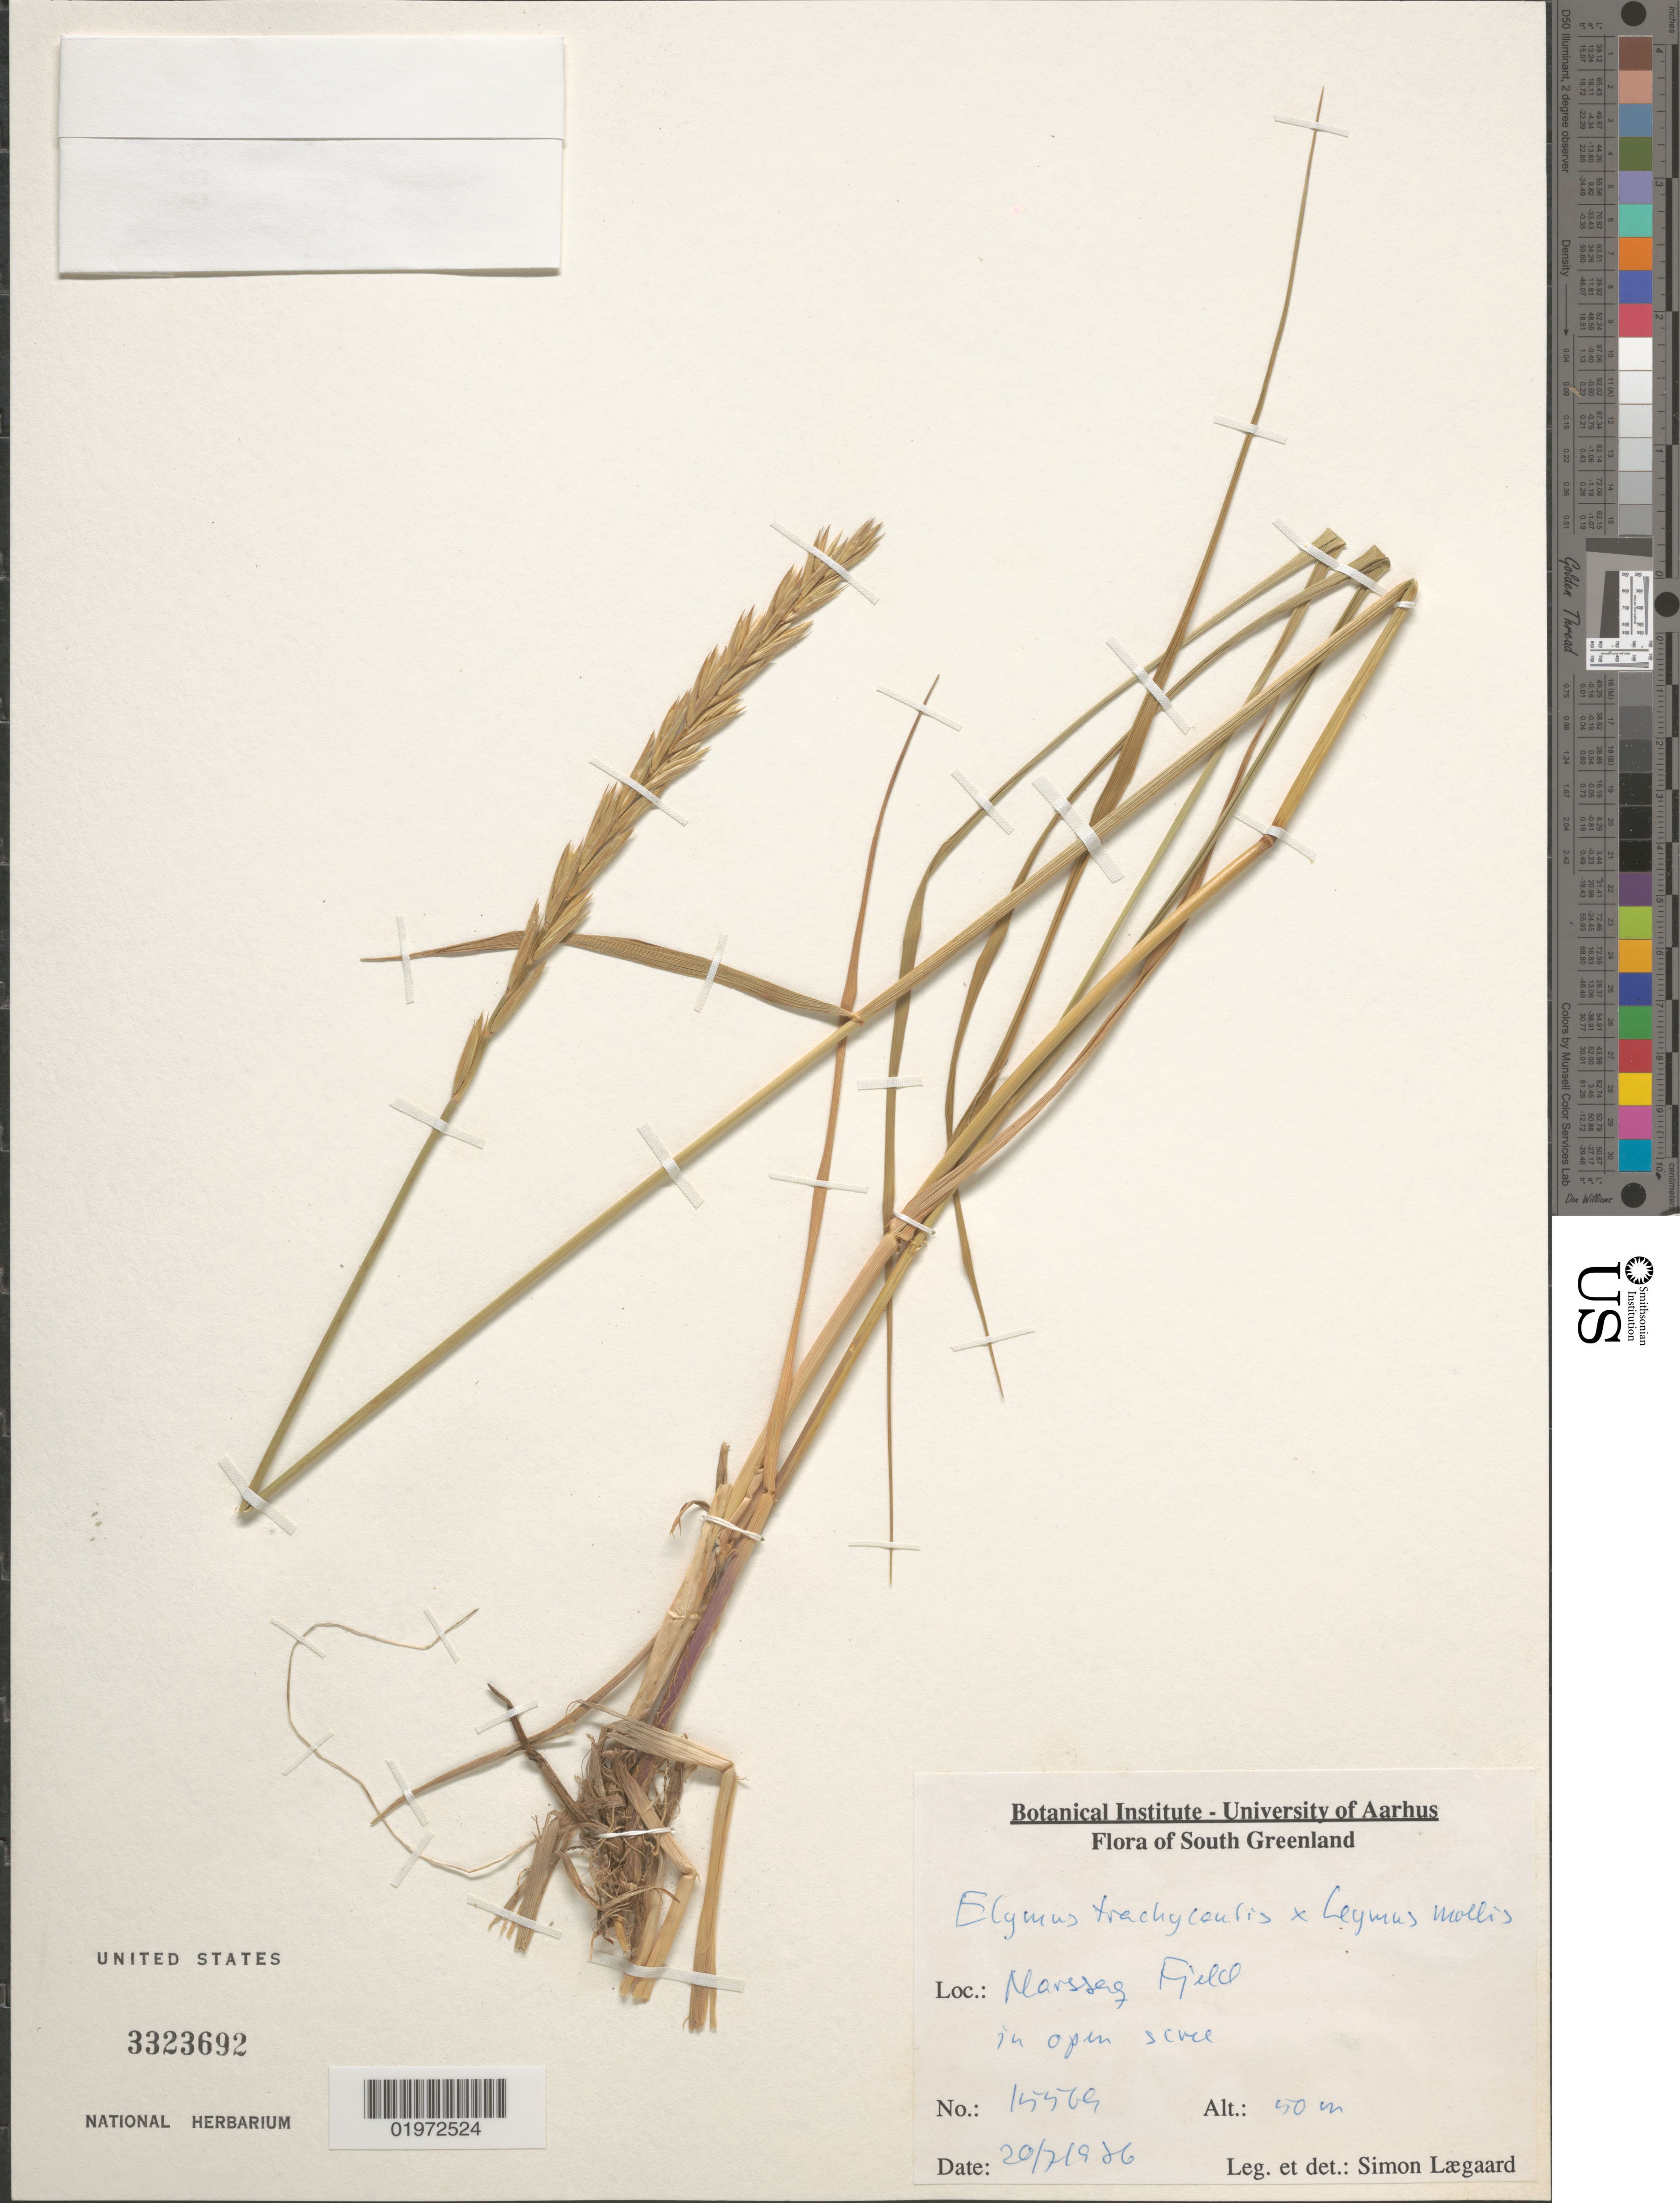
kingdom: Plantae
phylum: Tracheophyta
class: Liliopsida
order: Poales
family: Poaceae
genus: Elymus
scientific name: Elymus trachycaulus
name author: (Link) Gould ex Shinners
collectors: S. Lægaard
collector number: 15569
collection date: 1986-07-20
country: Greenland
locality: South Greenland. Narssaq Fjeld.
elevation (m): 50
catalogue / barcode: US 3323692